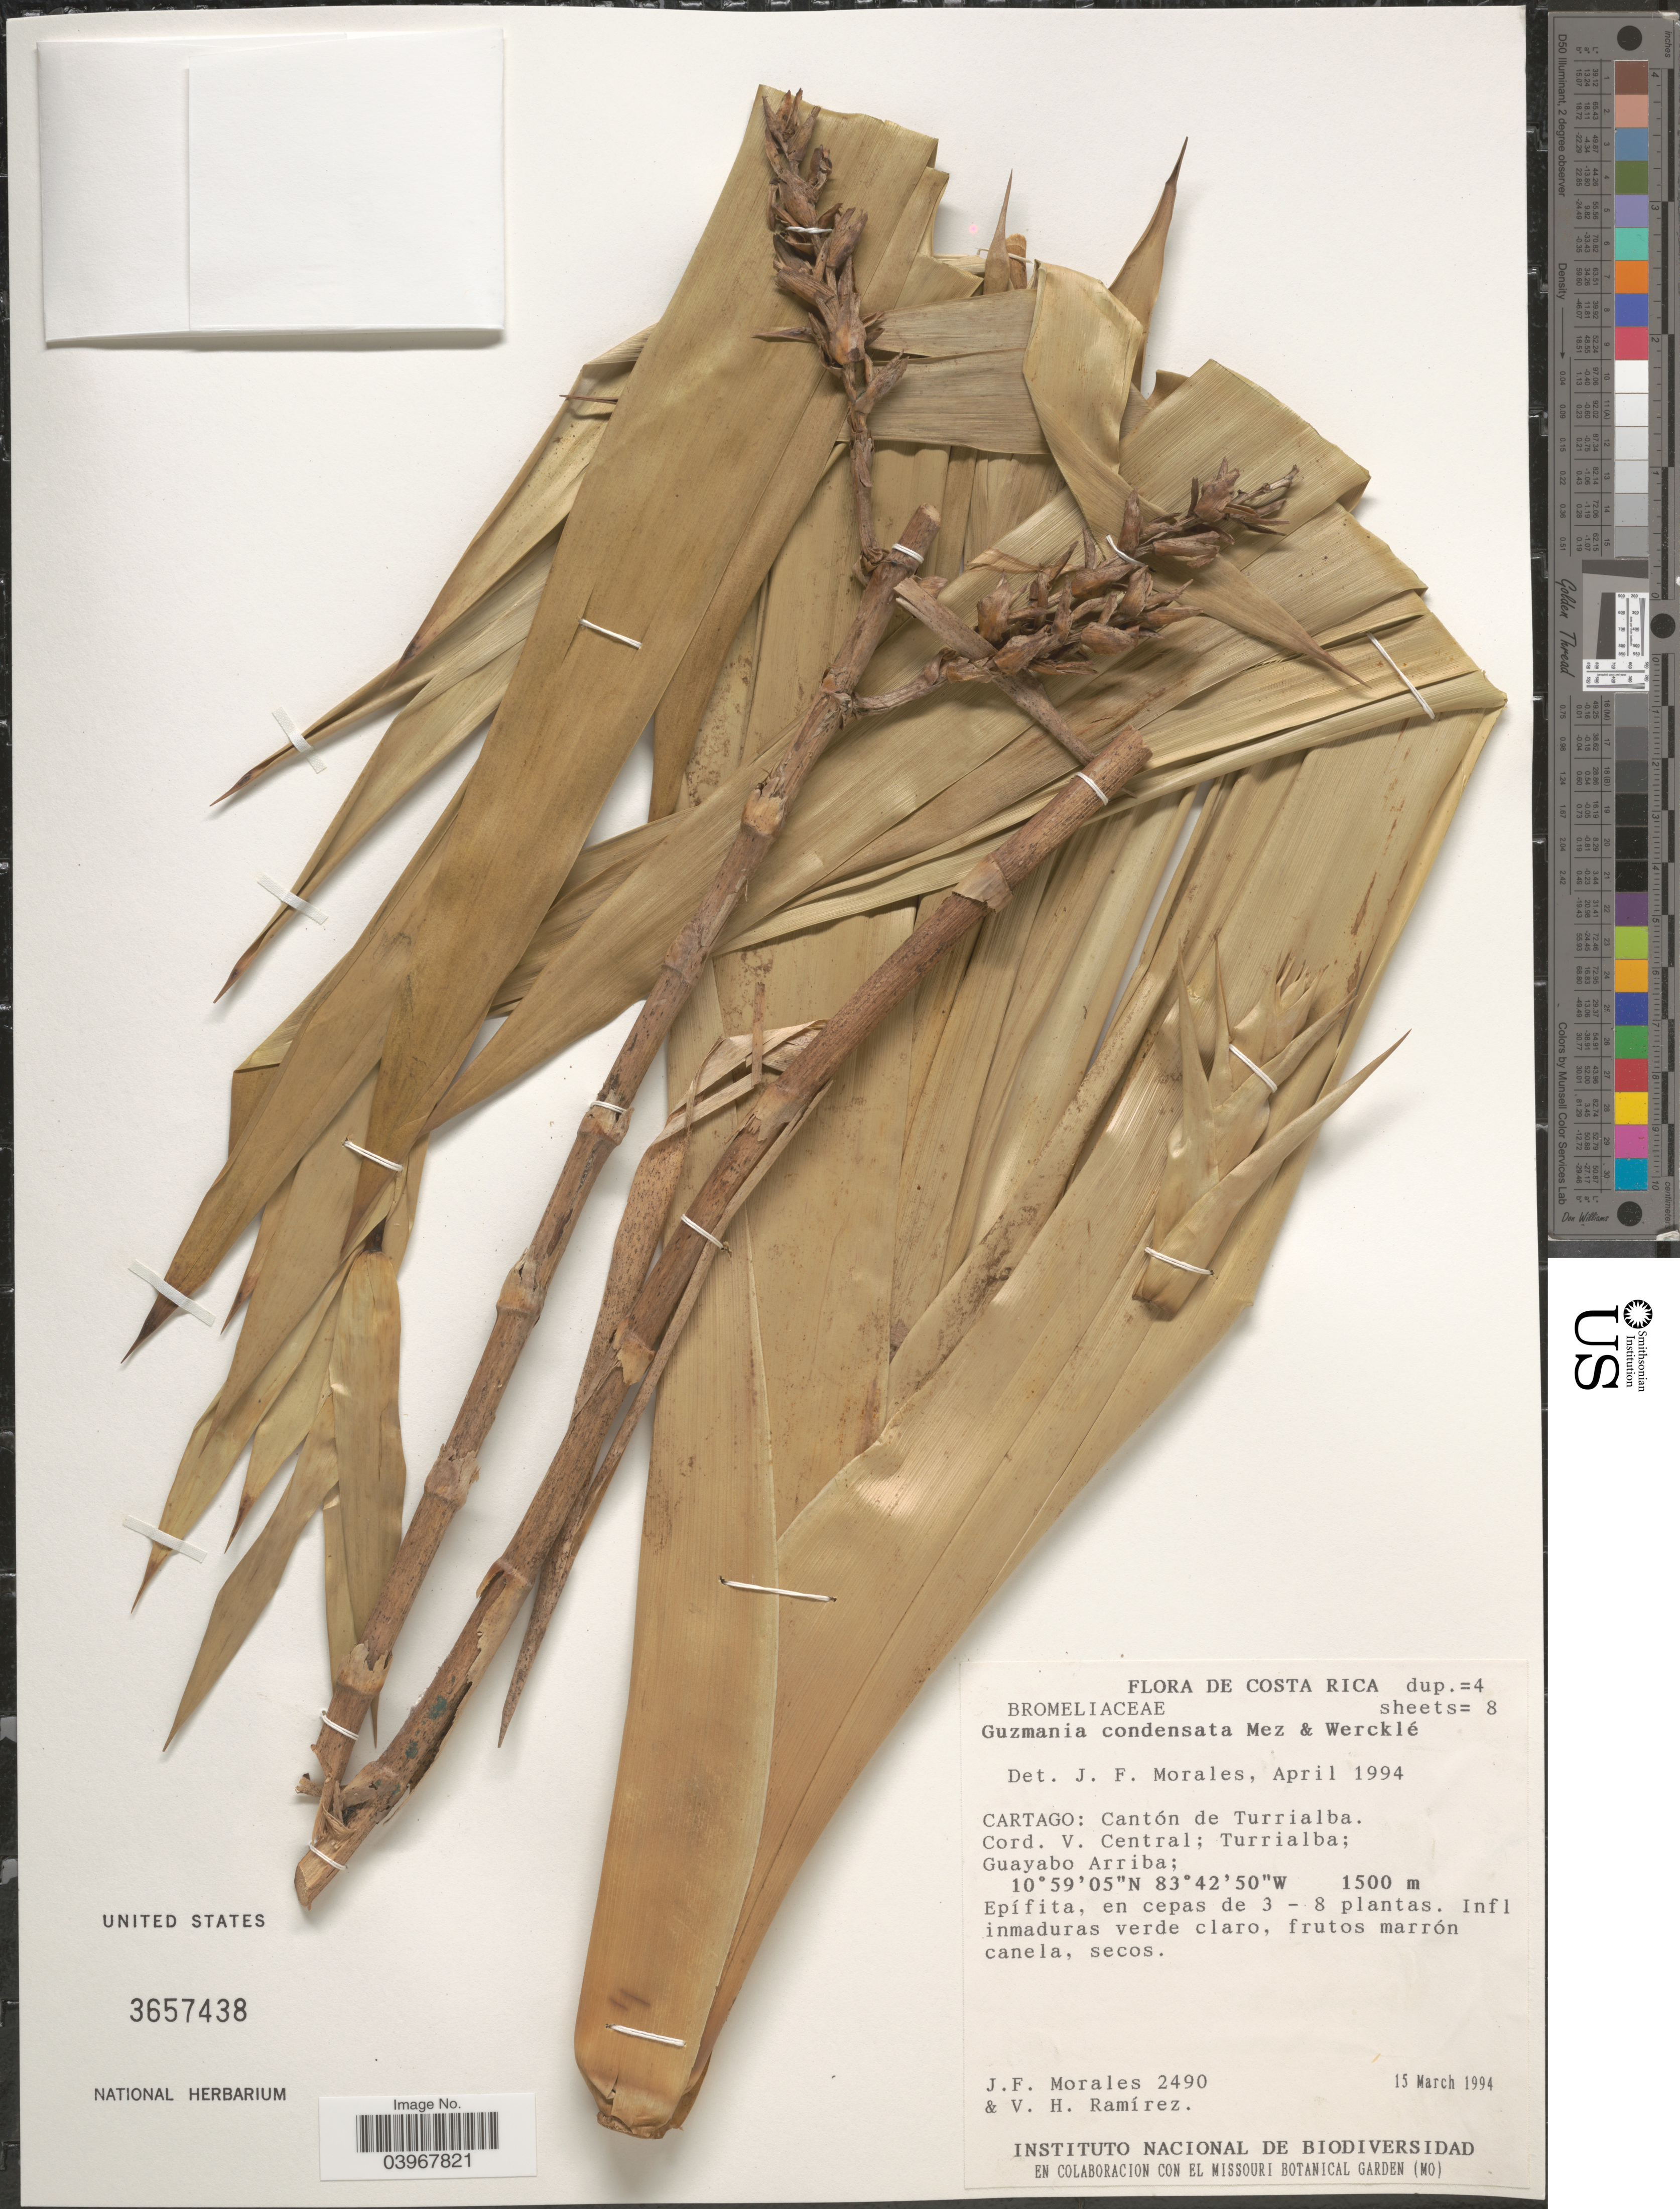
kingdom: Plantae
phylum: Tracheophyta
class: Liliopsida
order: Poales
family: Bromeliaceae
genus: Guzmania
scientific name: Guzmania condensata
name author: Mez & Wercklé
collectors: J. Morales & V. H. Wong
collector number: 2490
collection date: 1994-03-15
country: Costa Rica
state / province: Cartago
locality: Cantón de Turrialba. Cord. V. Central; Turrialba; Guayabo Arriba.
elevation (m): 1500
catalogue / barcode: US 3657438